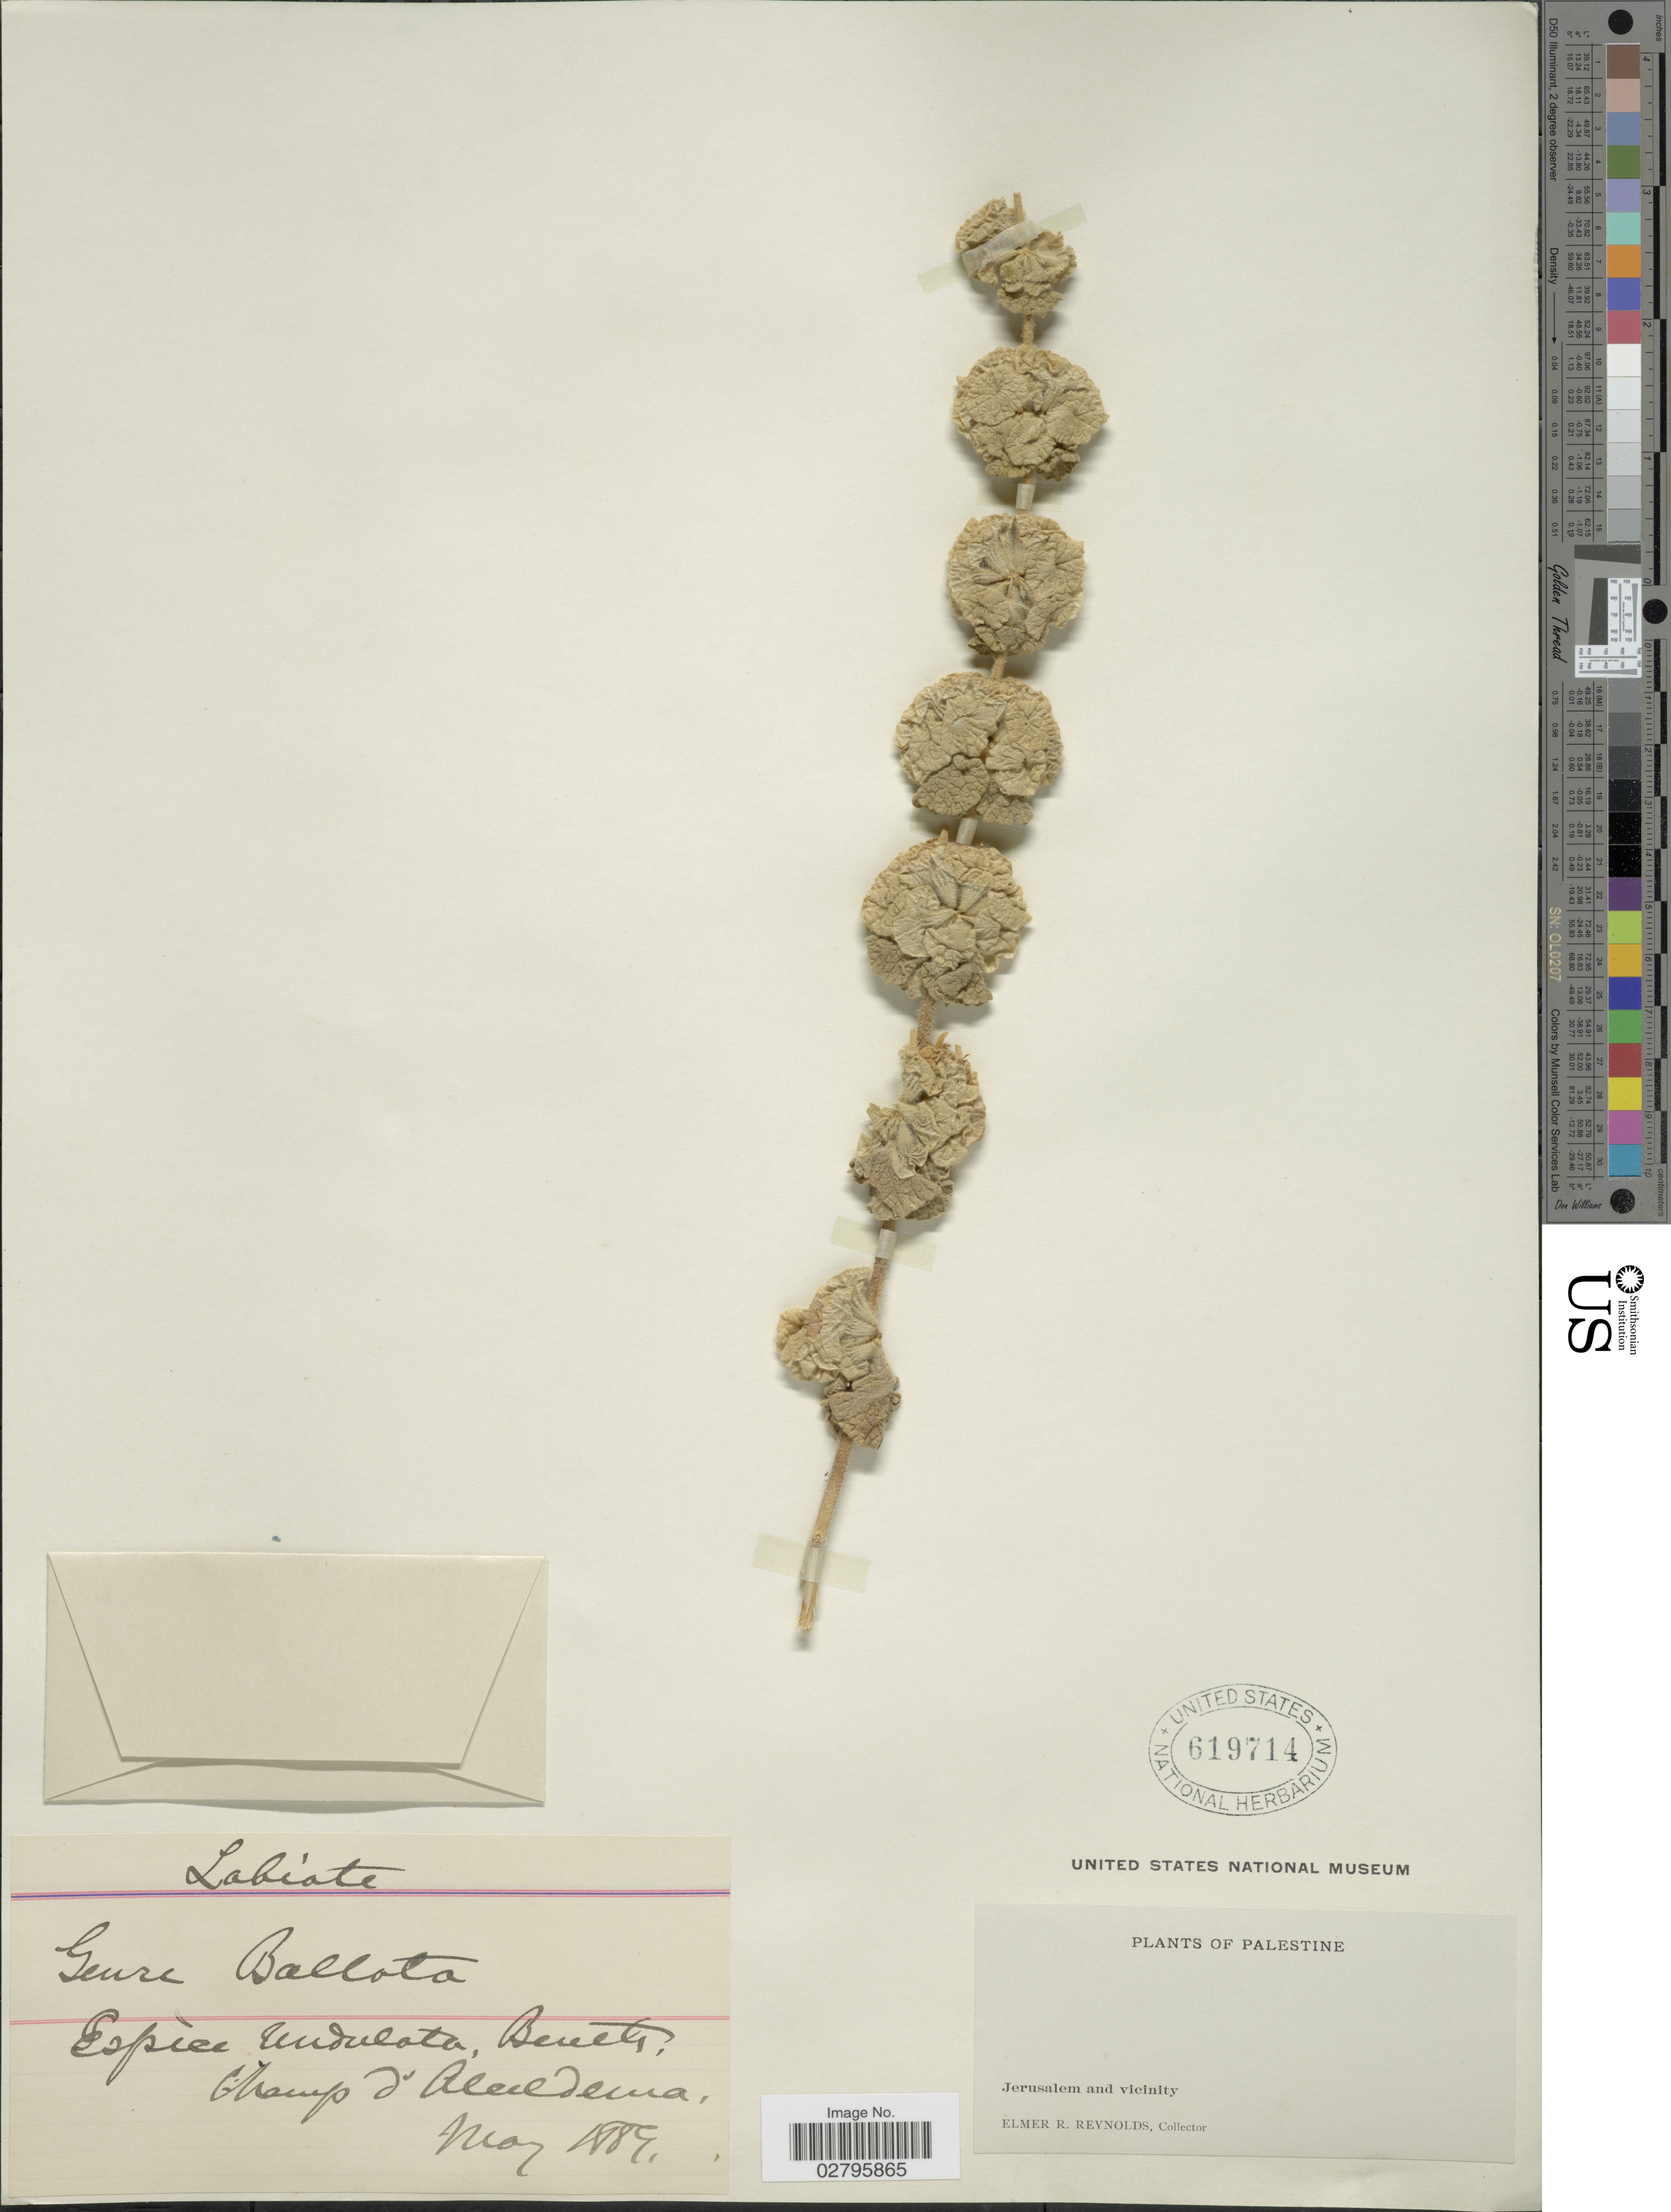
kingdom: Plantae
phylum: Tracheophyta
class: Magnoliopsida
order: Lamiales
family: Lamiaceae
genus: Ballota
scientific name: Ballota undulata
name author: (Sieber ex Fresen.) Benth.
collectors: E. Reynolds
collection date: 1989-05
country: Israel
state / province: Jerusalem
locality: Palestine. Champ d'Alendema [interpreted]. Jerusalem and vicinity.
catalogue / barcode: US 619714